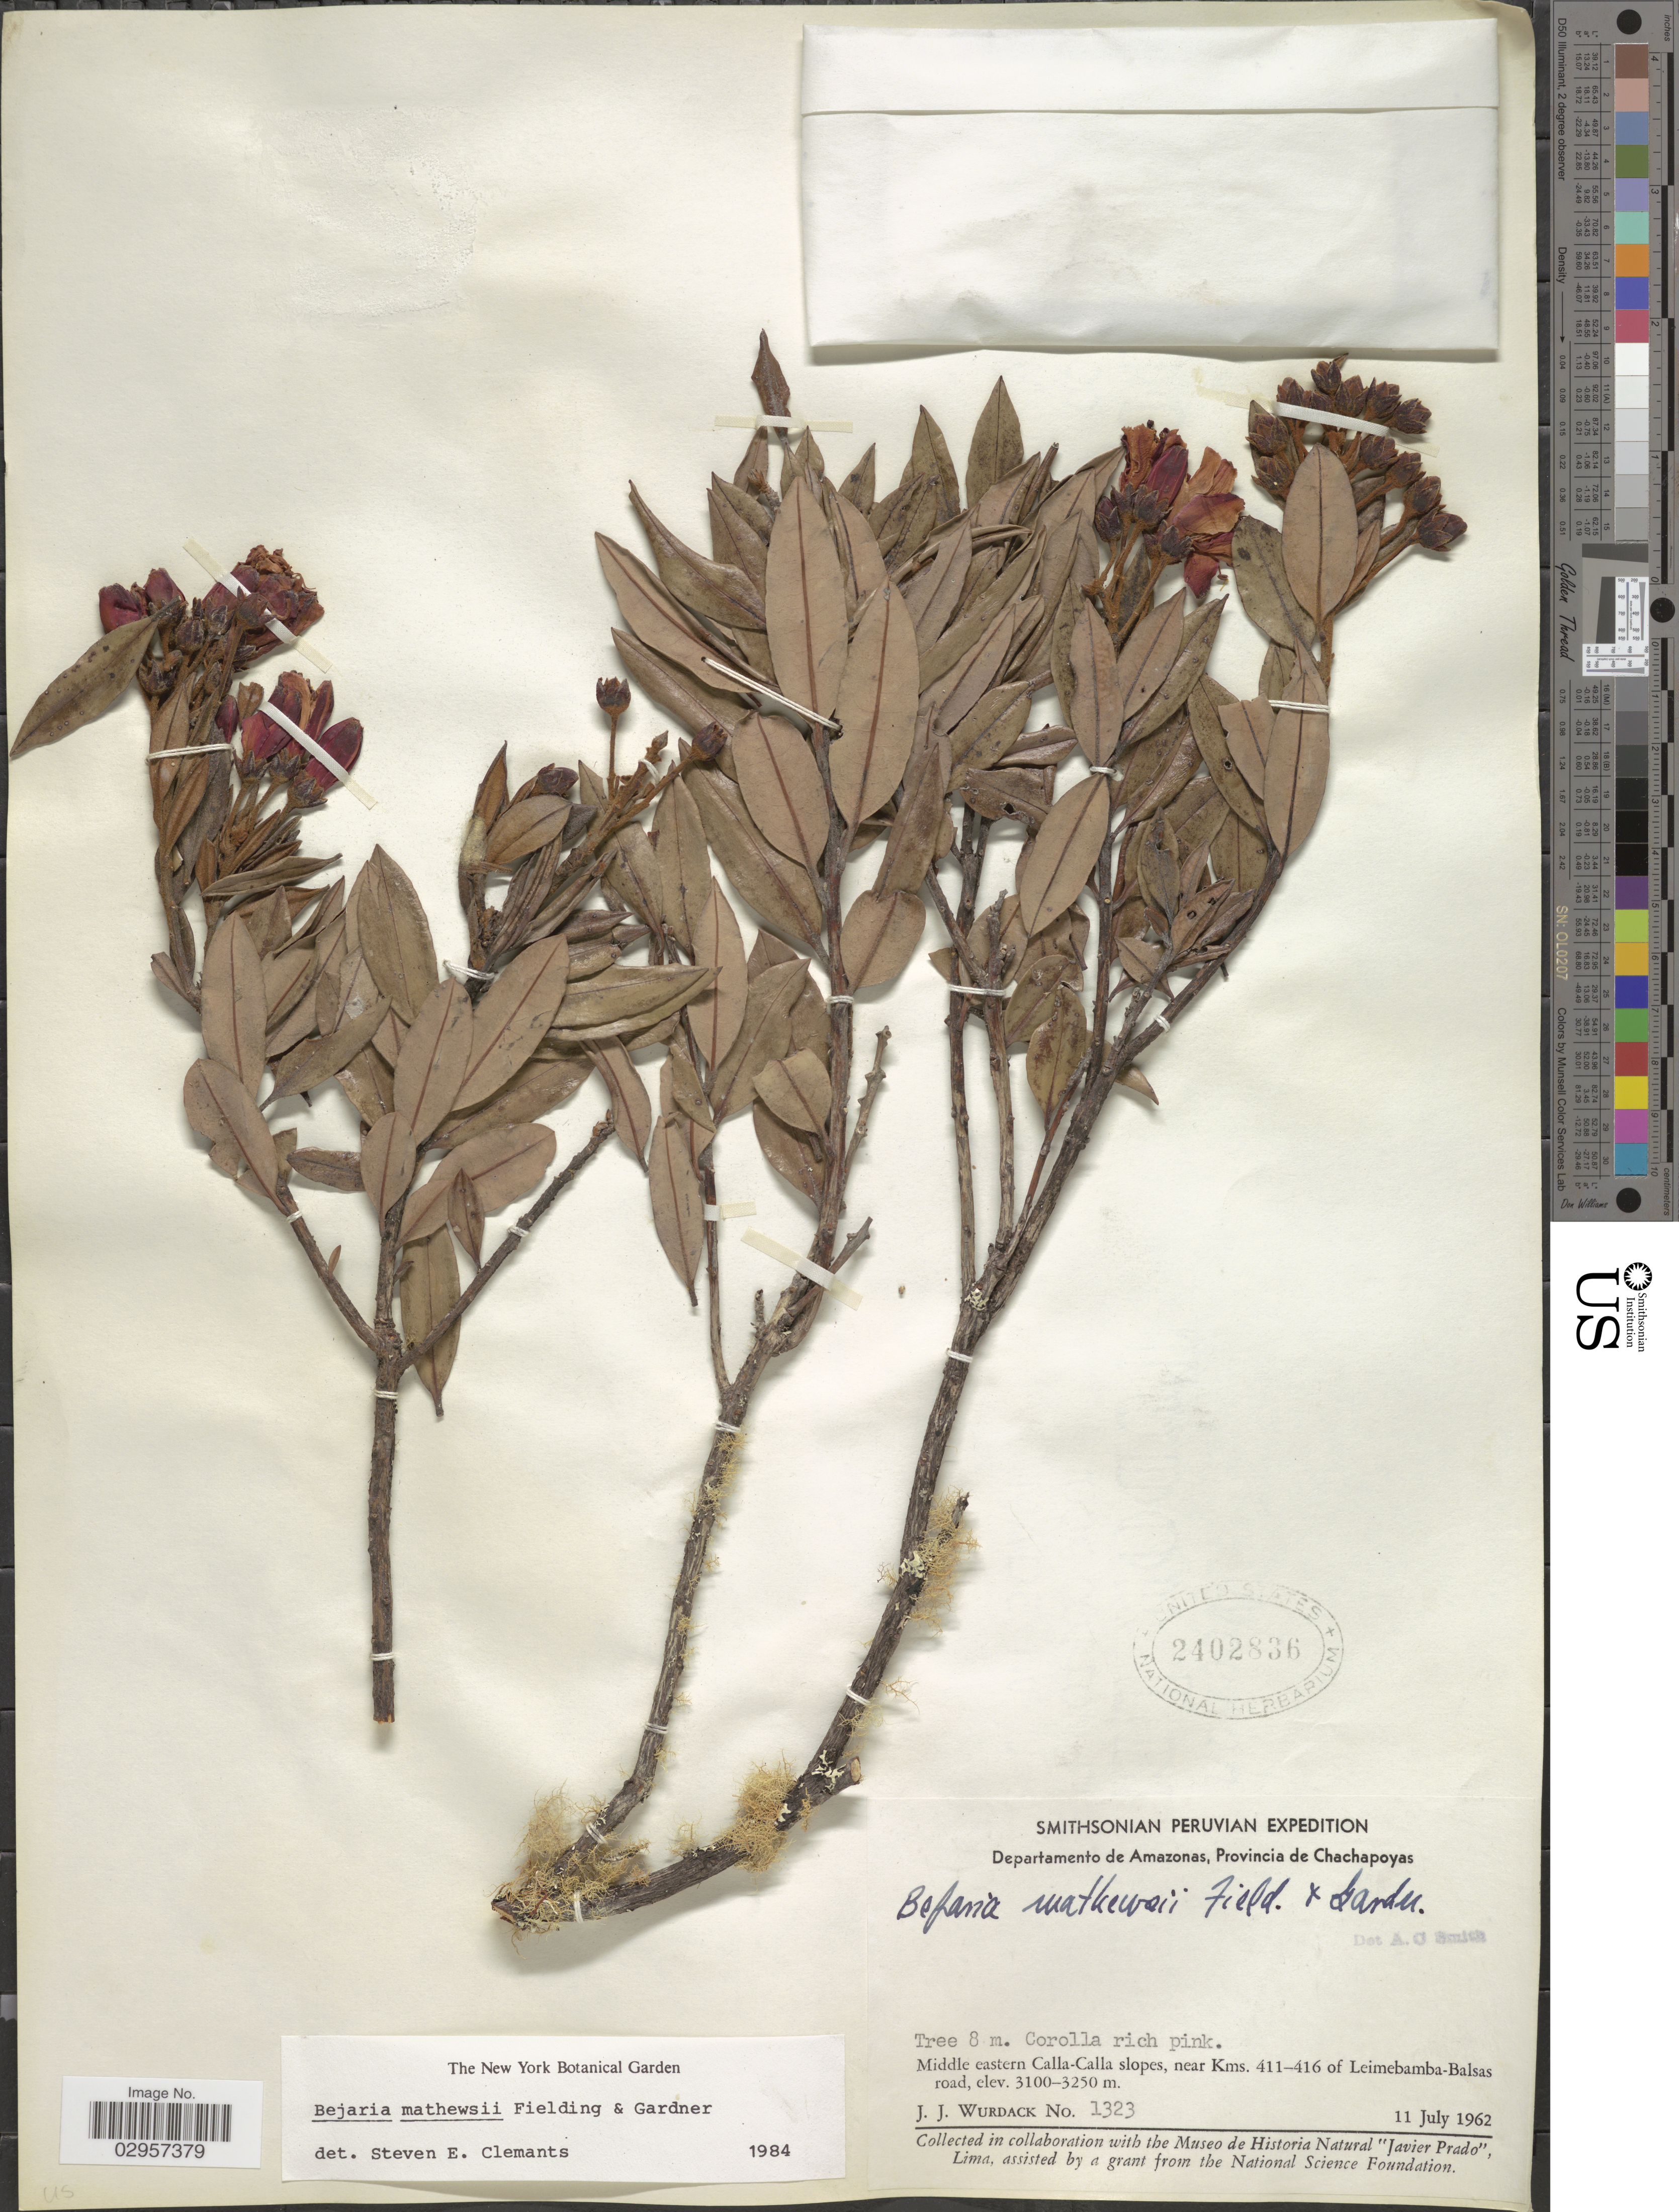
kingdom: Plantae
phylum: Tracheophyta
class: Magnoliopsida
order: Ericales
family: Ericaceae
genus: Bejaria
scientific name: Bejaria mathewsii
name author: Fielding & Gardner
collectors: J. J. Wurdack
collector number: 1323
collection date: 1962-07-11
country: Peru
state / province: Amazonas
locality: Departamento de Amazonas, Provincia de Chachapoyas, Middle eastern Calla-Calla slopes, near Kms. 411-416 of Leimebamba-Balsas road.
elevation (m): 3100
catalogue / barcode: US 2402836